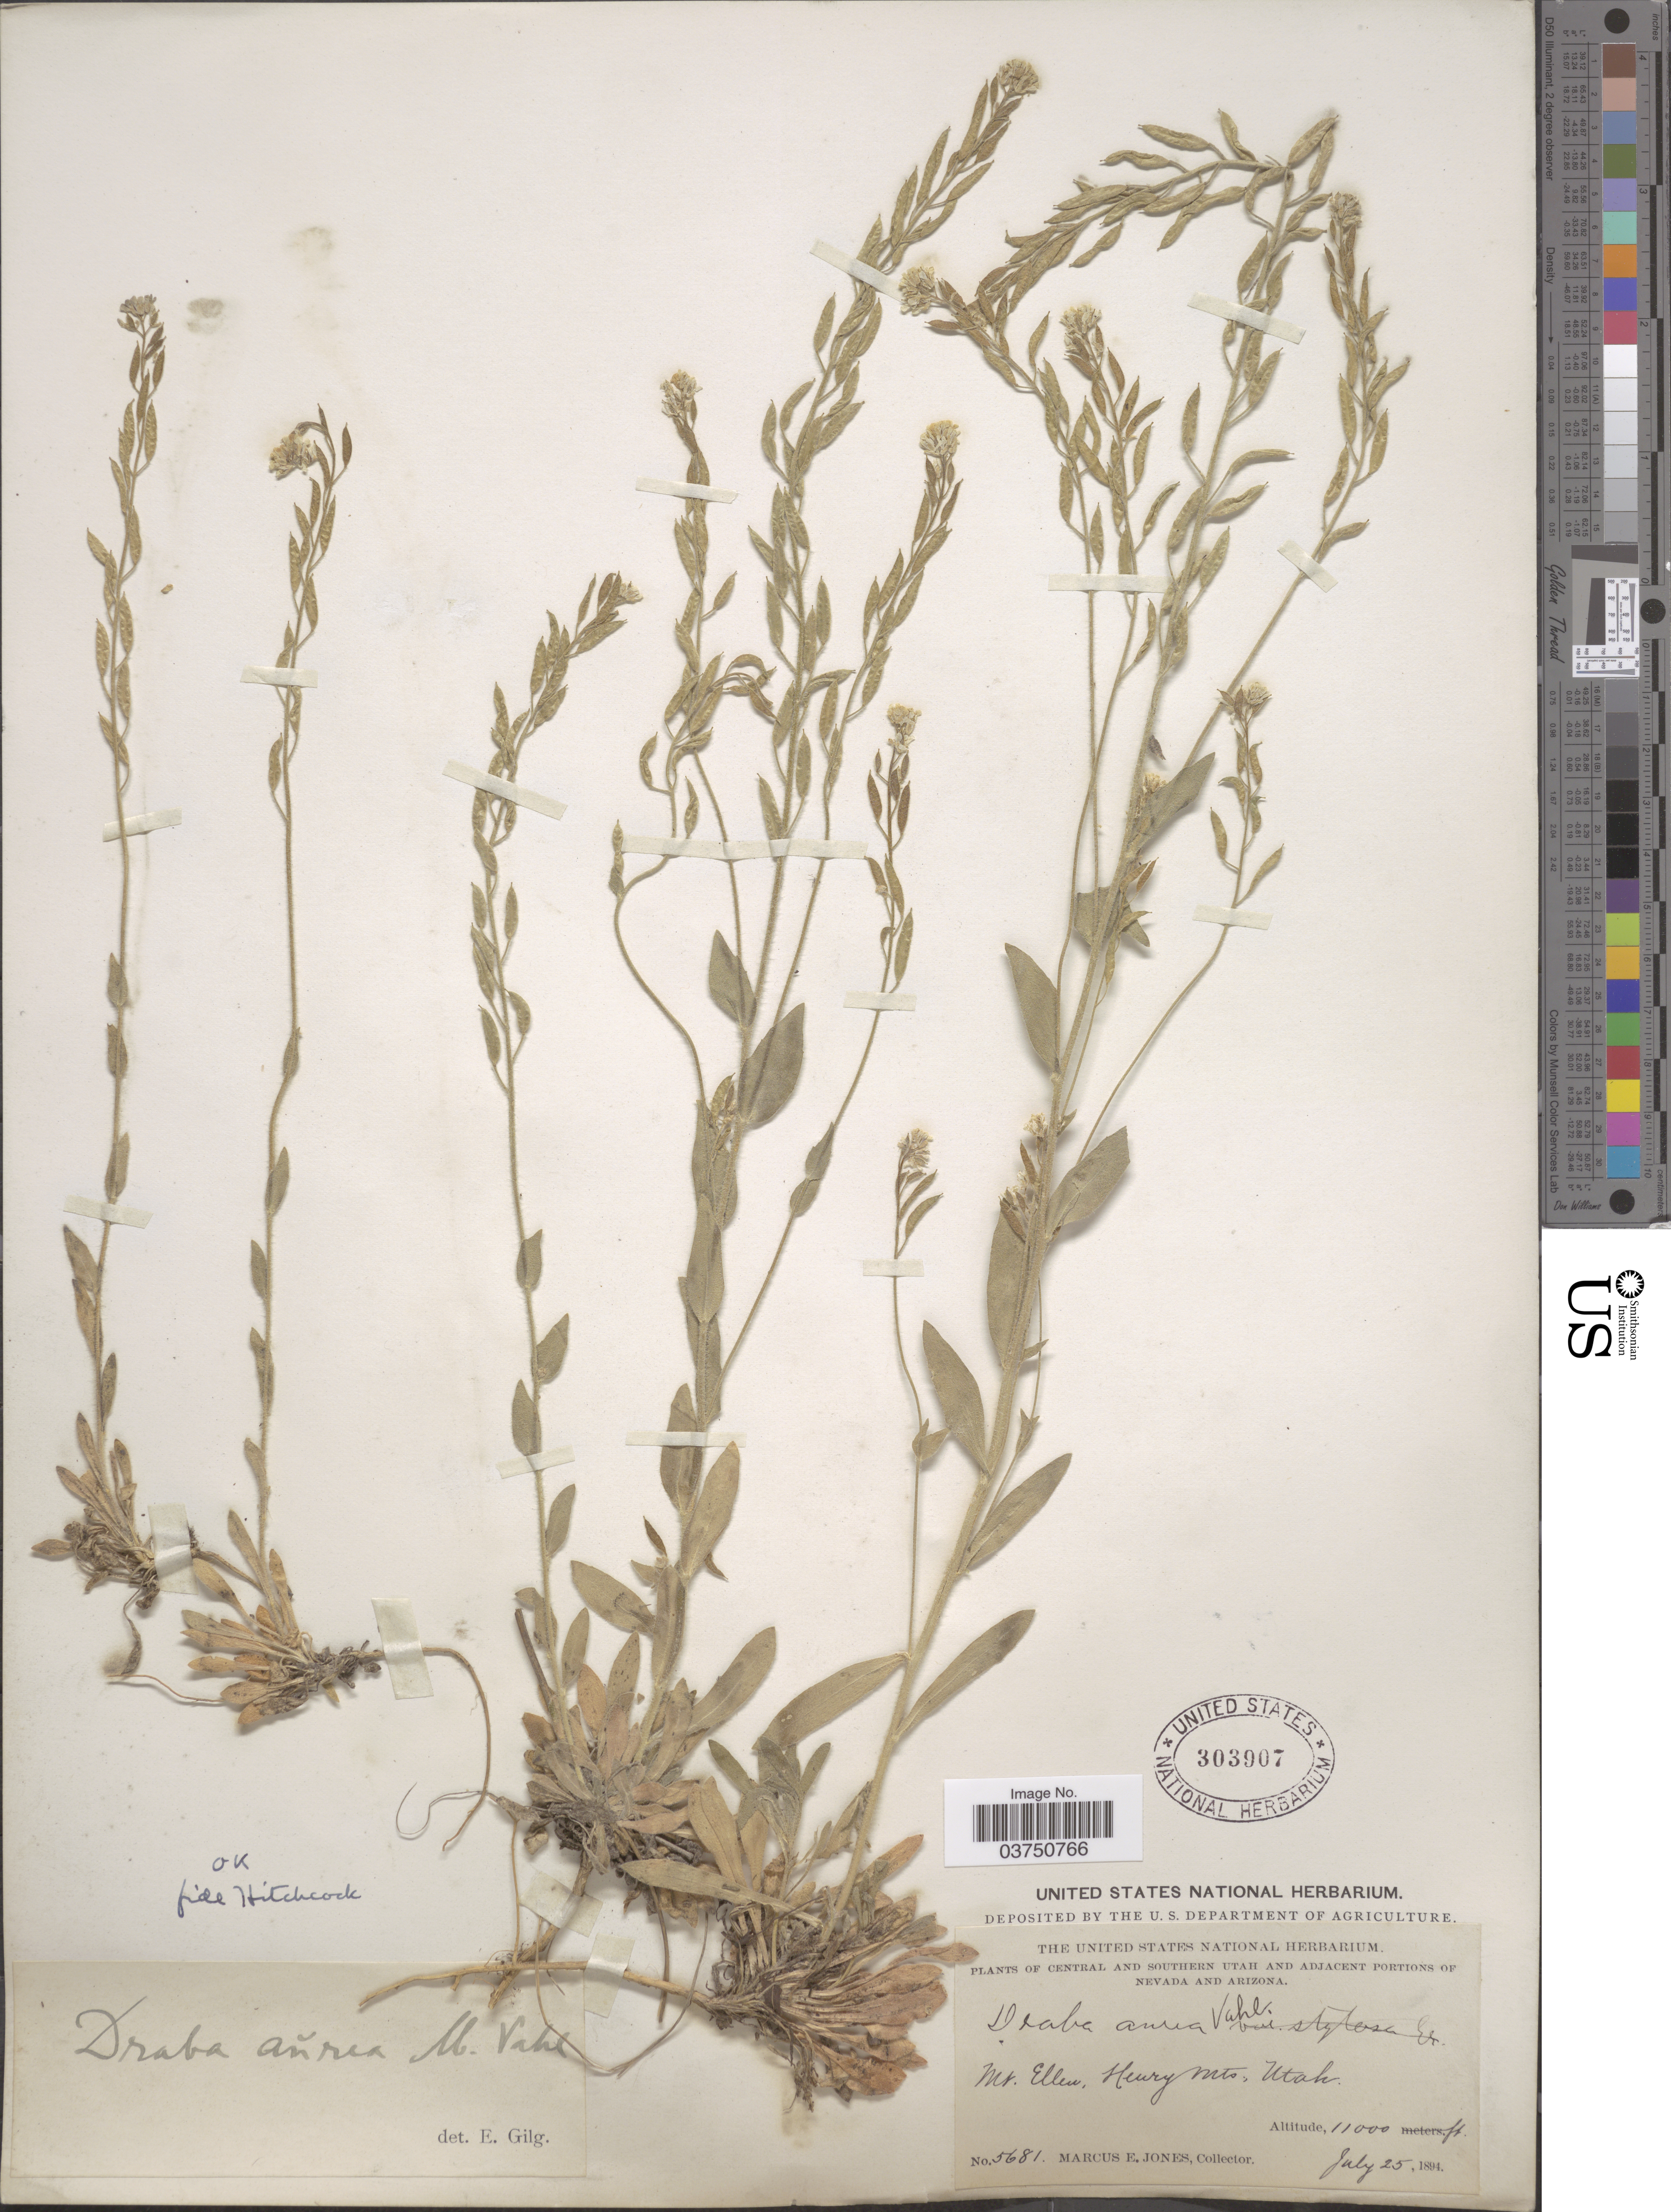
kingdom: Plantae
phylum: Tracheophyta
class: Magnoliopsida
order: Brassicales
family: Brassicaceae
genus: Draba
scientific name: Draba aurea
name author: Vahl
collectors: M. E. Jones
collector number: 5681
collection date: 1894-07-25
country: United States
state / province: Utah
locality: Central and southern Utah. Mt. Ellen, Henry Mts.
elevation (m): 3353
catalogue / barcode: US 303907